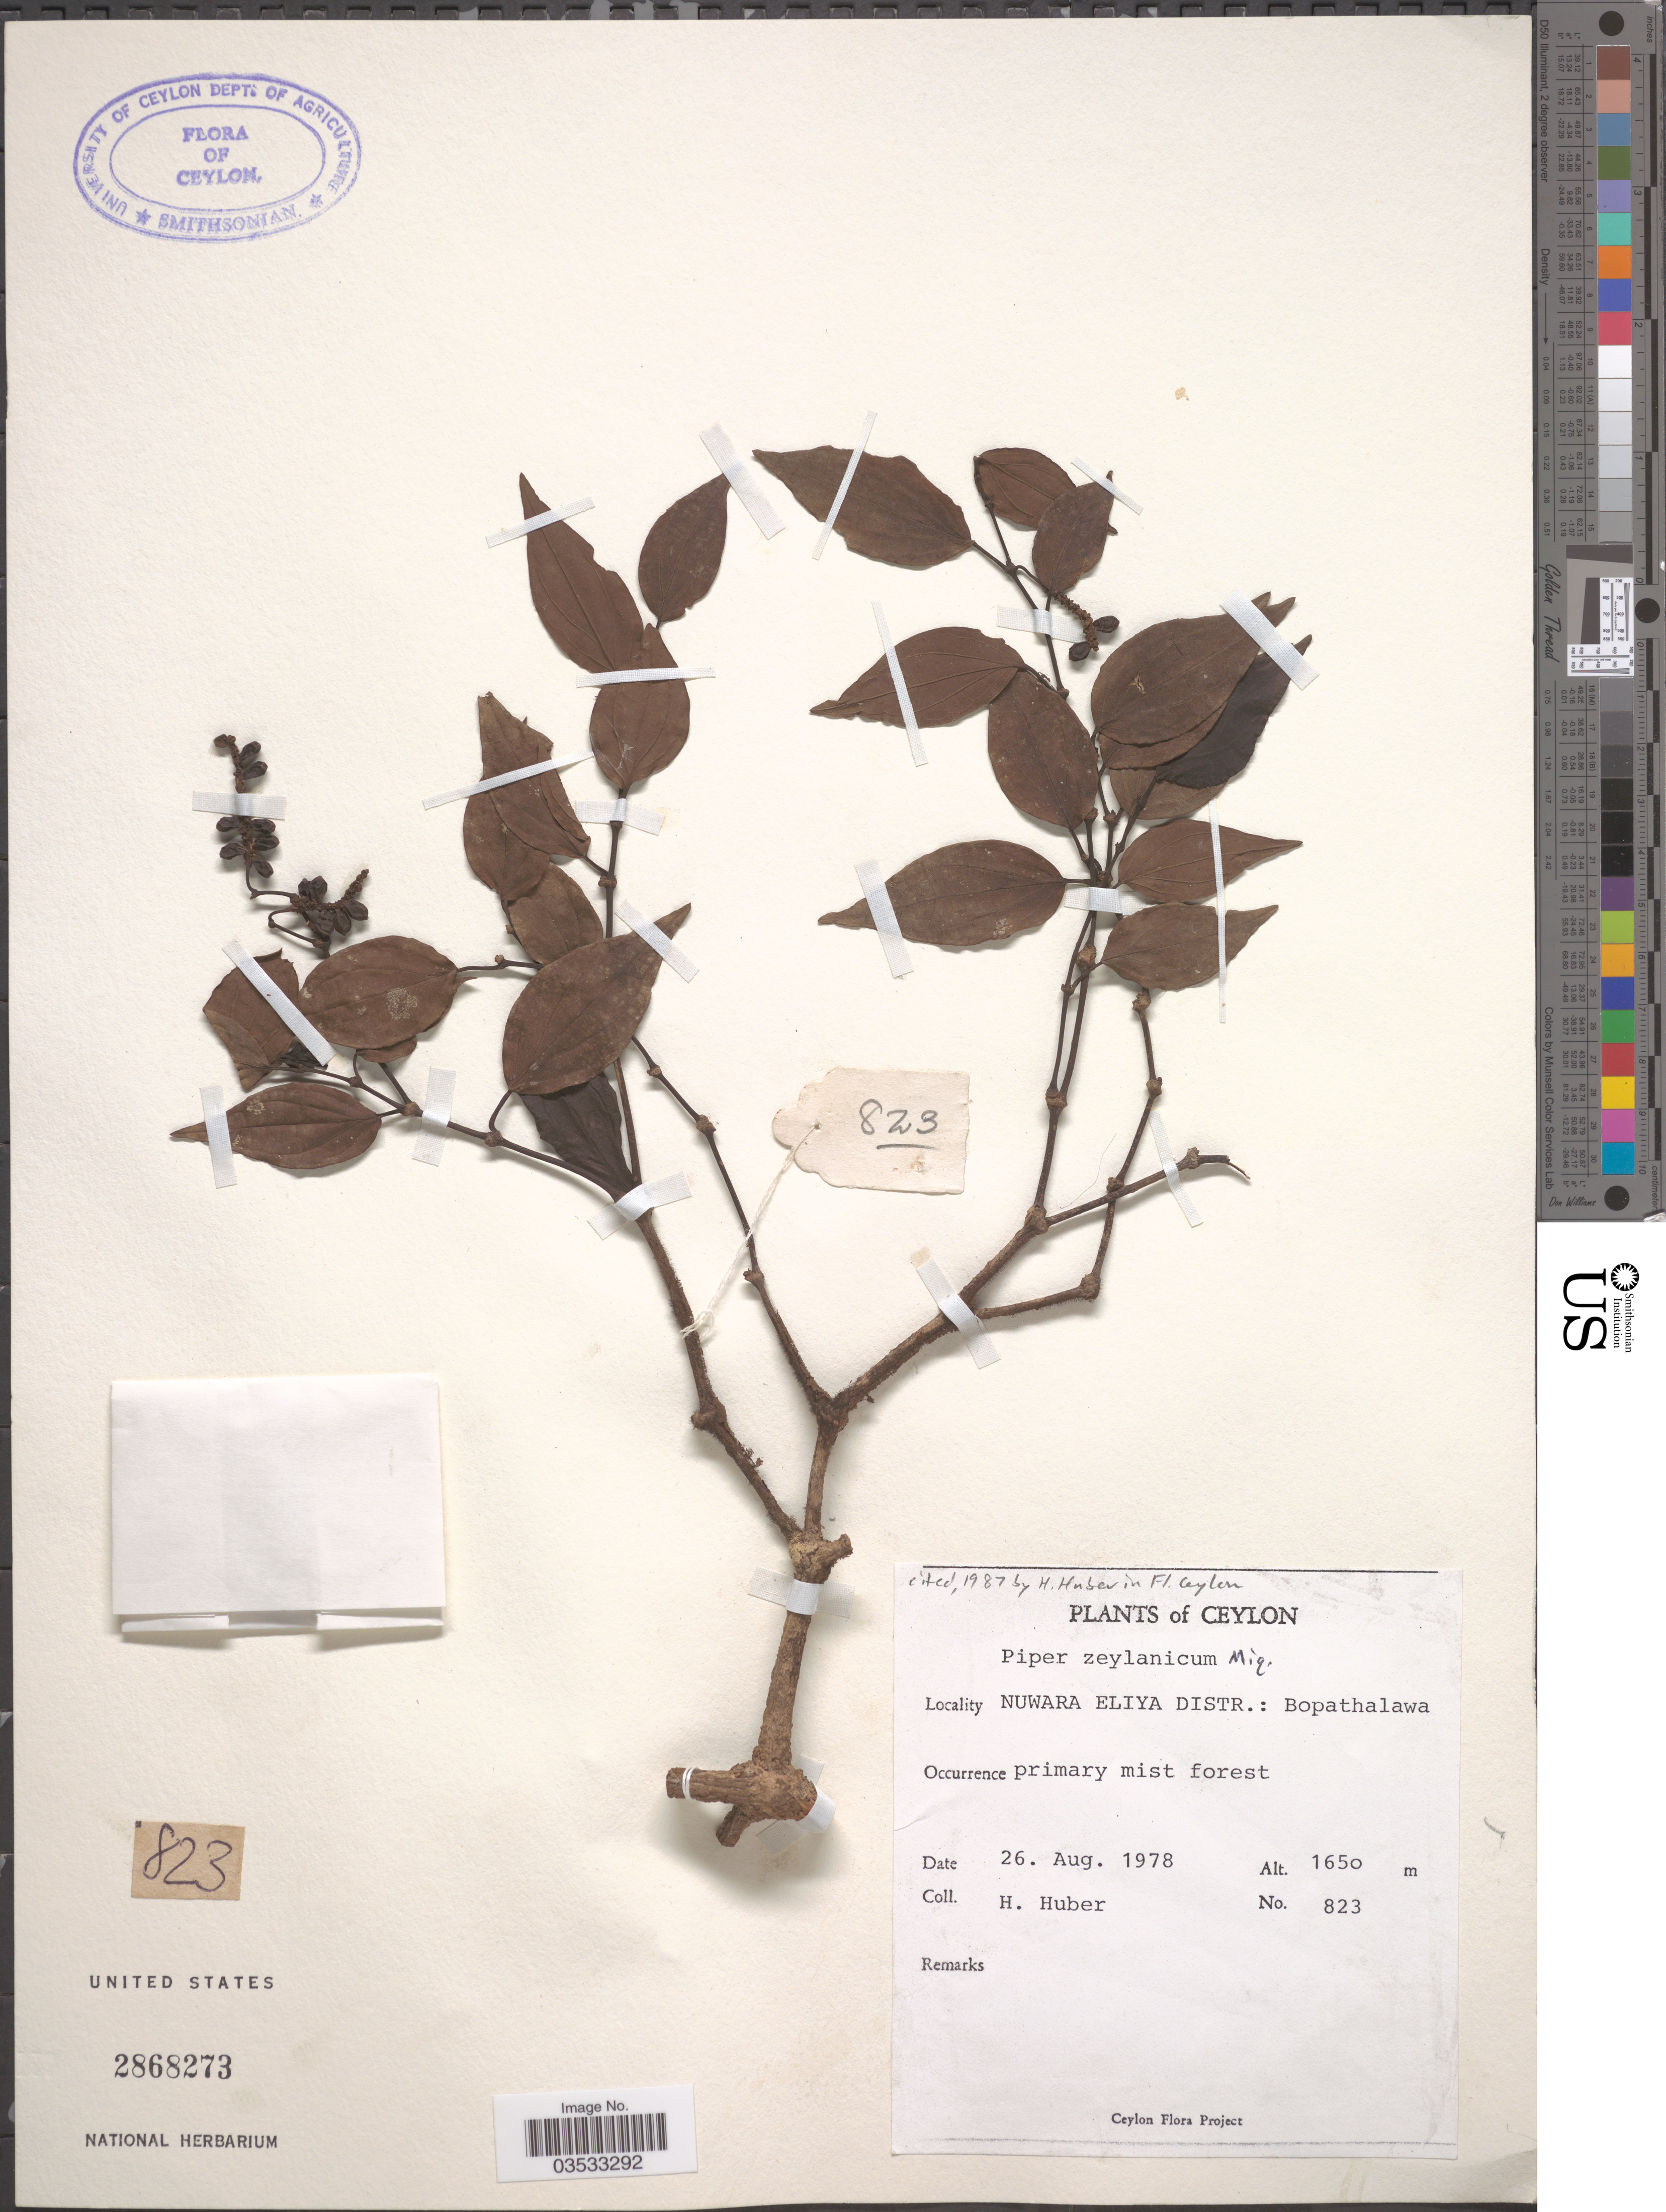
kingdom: Plantae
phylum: Tracheophyta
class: Magnoliopsida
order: Piperales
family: Piperaceae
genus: Piper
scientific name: Piper zeylanicum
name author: Miq.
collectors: H. Huber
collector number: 823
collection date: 1978-08-26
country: Sri Lanka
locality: Ceylon. Nuwara Eliya Distr.: Bopathalawa.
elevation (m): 1650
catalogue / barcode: US 2868273